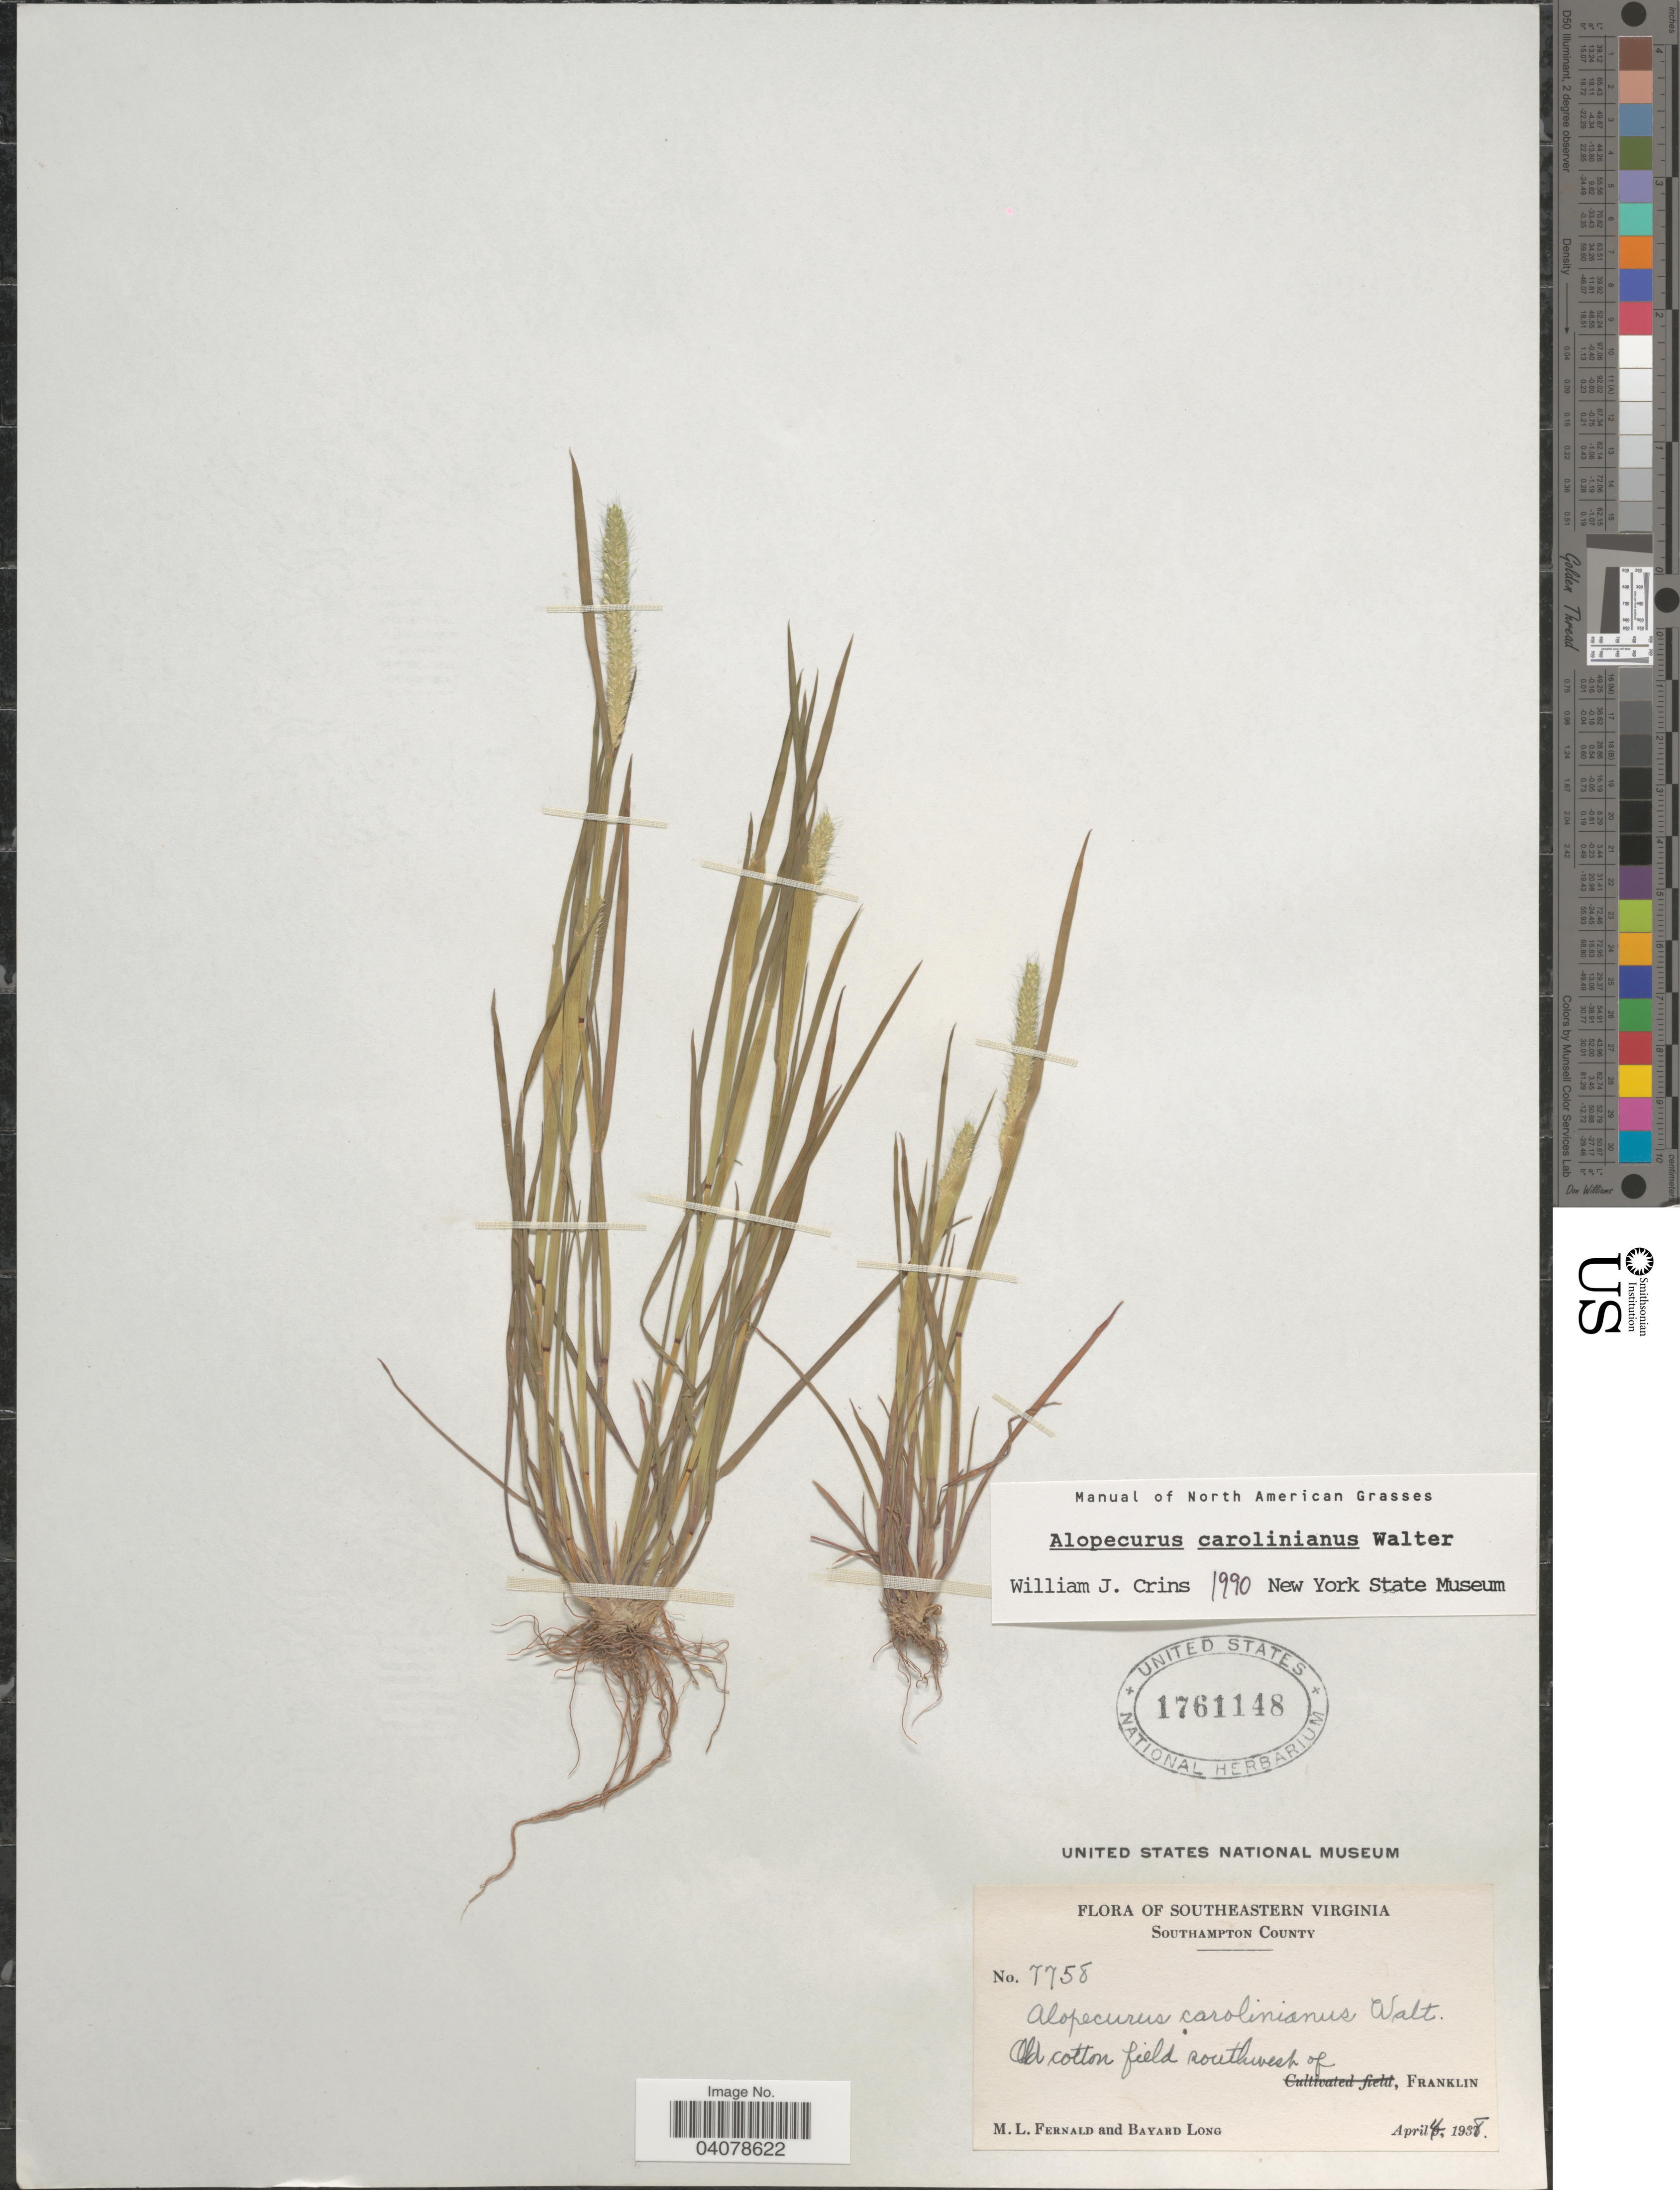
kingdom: Plantae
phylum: Tracheophyta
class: Liliopsida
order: Poales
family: Poaceae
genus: Alopecurus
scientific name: Alopecurus carolinianus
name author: Walter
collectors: M. L. Fernald & B. Long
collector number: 7758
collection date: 1938-04-04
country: United States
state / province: Virginia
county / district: Southampton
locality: Southeastern Virginia. Southampton County. Old cotton fields southwest of Franklin.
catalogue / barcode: US 1761148